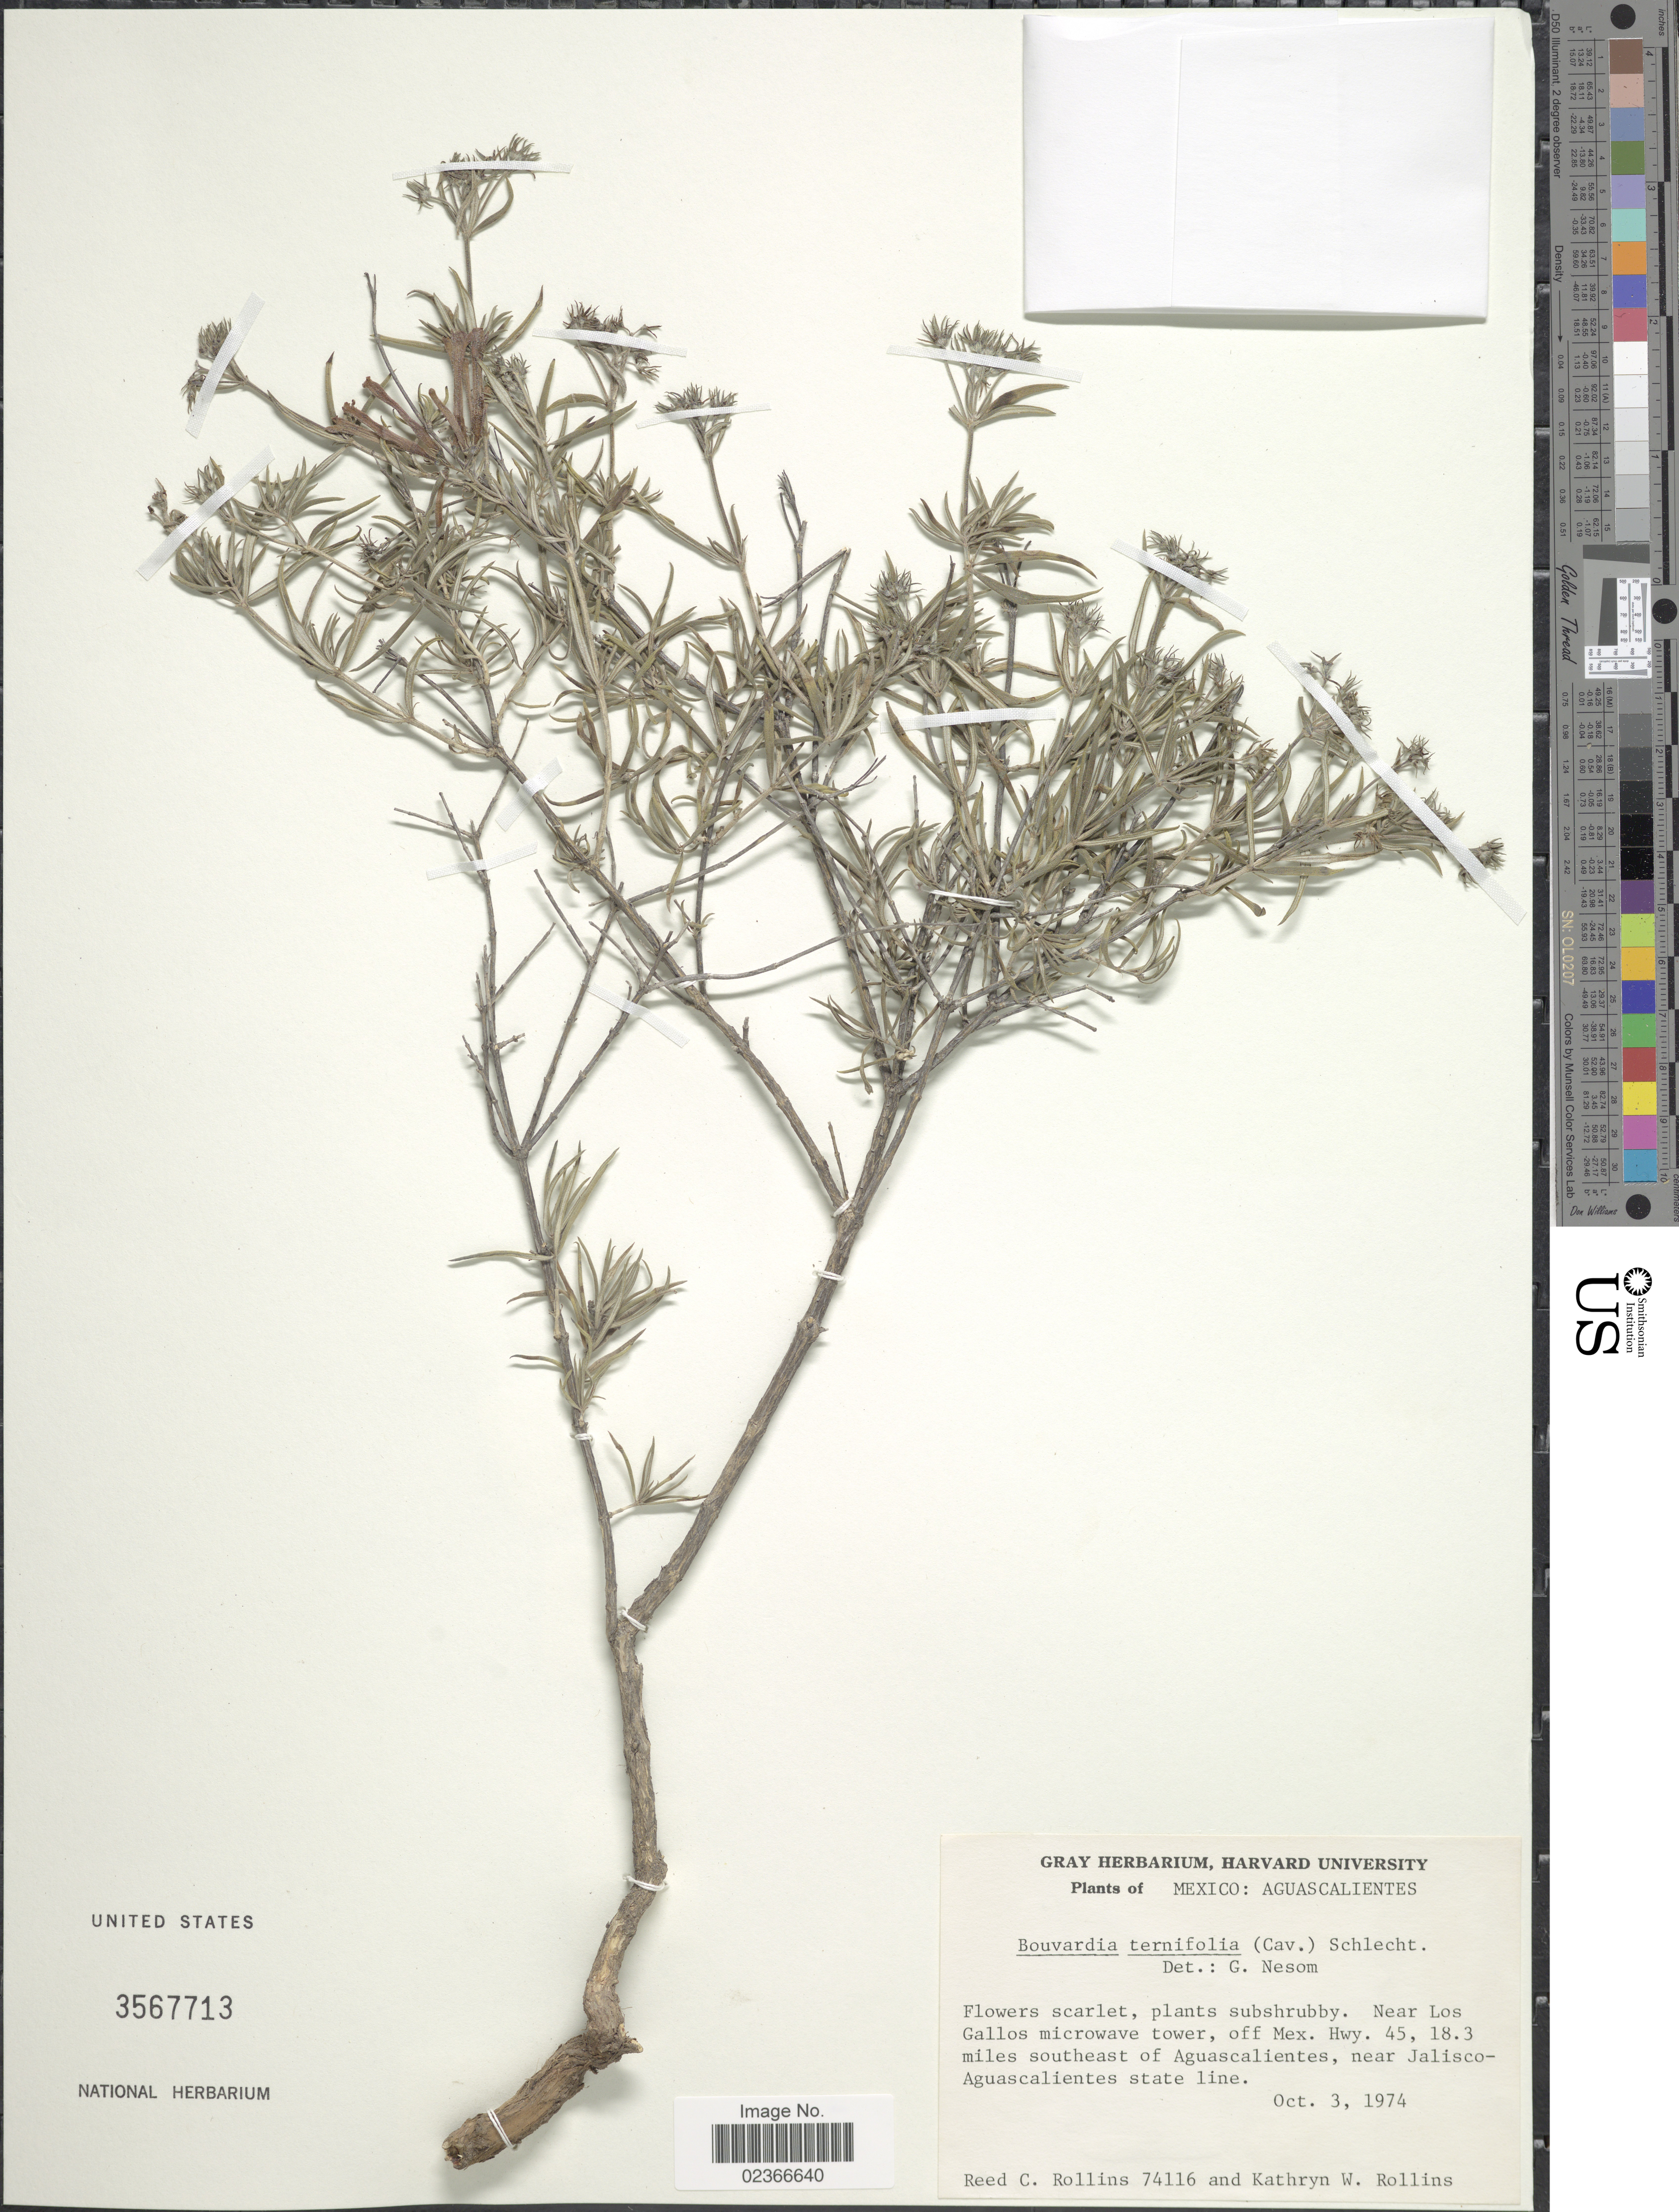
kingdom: Plantae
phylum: Tracheophyta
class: Magnoliopsida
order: Gentianales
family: Rubiaceae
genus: Bouvardia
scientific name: Bouvardia ternifolia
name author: (Cav.) Schltdl.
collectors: R. C. Rollins & K. W. Rollins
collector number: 74116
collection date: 1974-10-03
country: Mexico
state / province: Aguascalientes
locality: Near Los Gallos microwave tower, off Mex. Hwy. 45, 18.3 miles southeast of Aguascalientes, near Jalisco- Aguascalientes state line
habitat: near Los Gallos microwave tower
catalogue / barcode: US 3567713